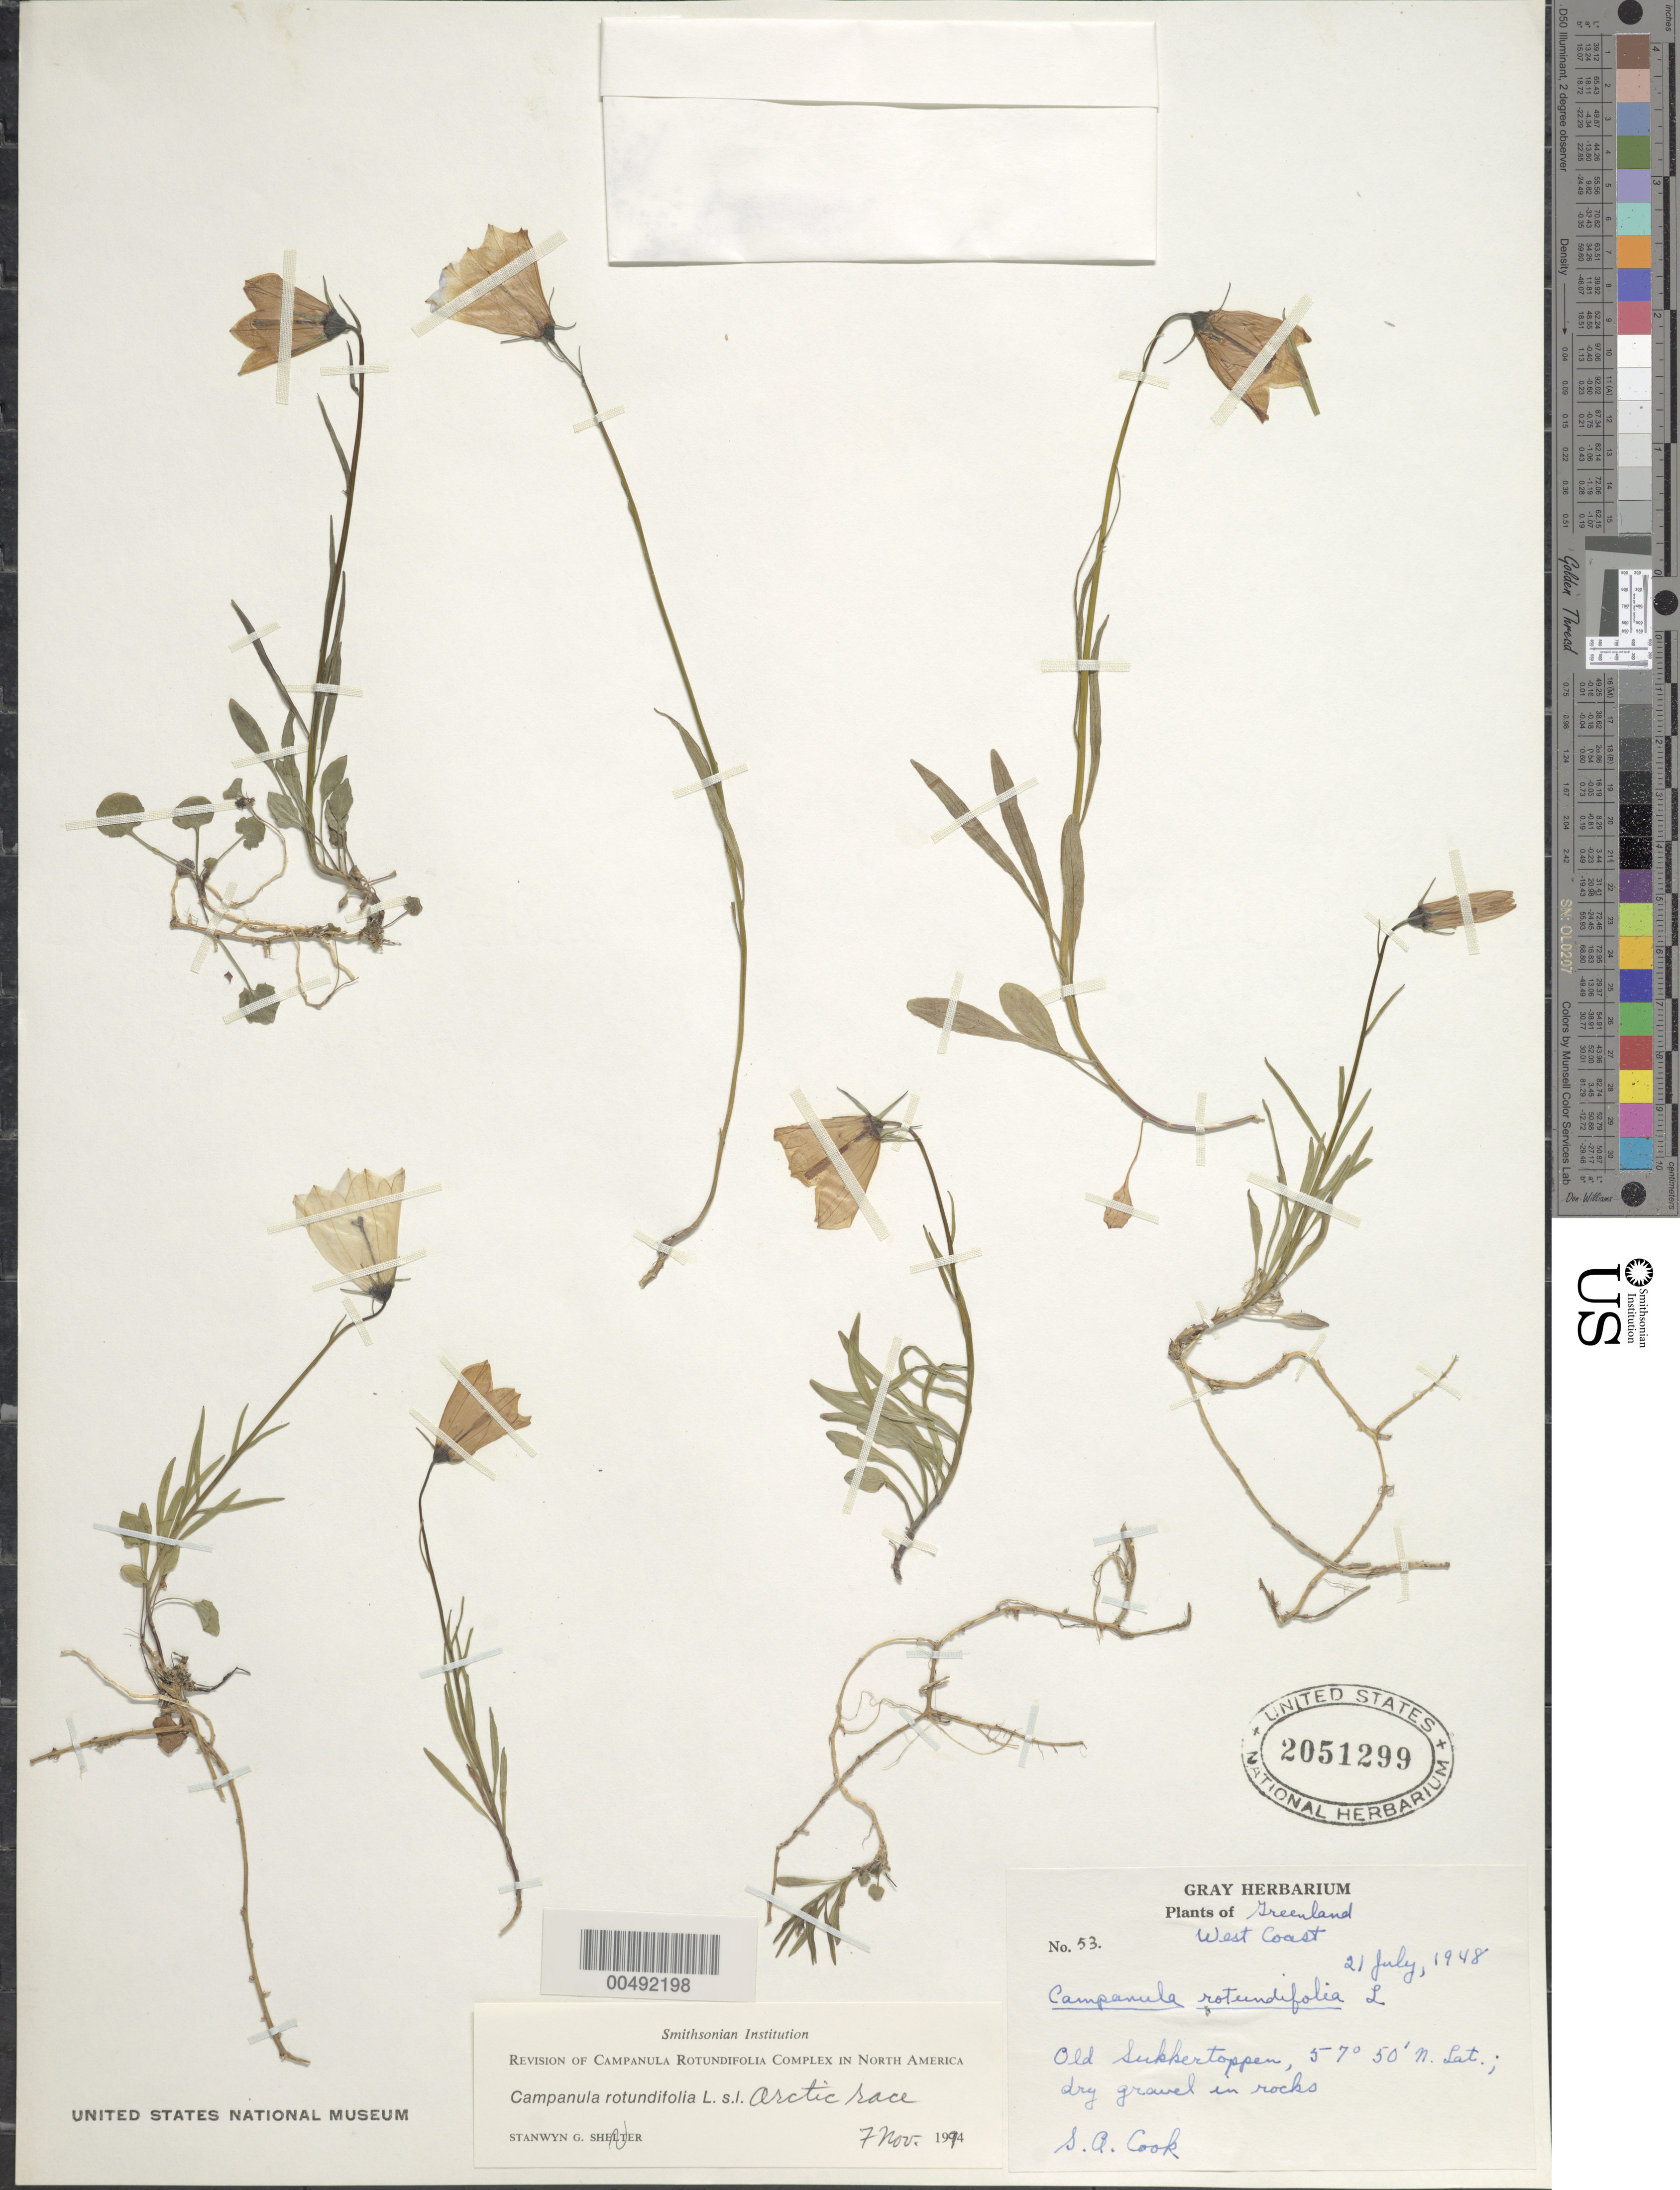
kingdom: Plantae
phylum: Tracheophyta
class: Magnoliopsida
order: Asterales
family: Campanulaceae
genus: Campanula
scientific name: Campanula rotundifolia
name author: L.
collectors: S. A. Cook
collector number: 53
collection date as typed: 21 Jul 1948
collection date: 1948-07-21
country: Greenland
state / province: Vestgrønland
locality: West Coast, Old Sukkertoppen (lat/long recorded as: lat=57:50:0:N long=:::)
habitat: dry gravel in rocks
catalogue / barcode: US 2051299